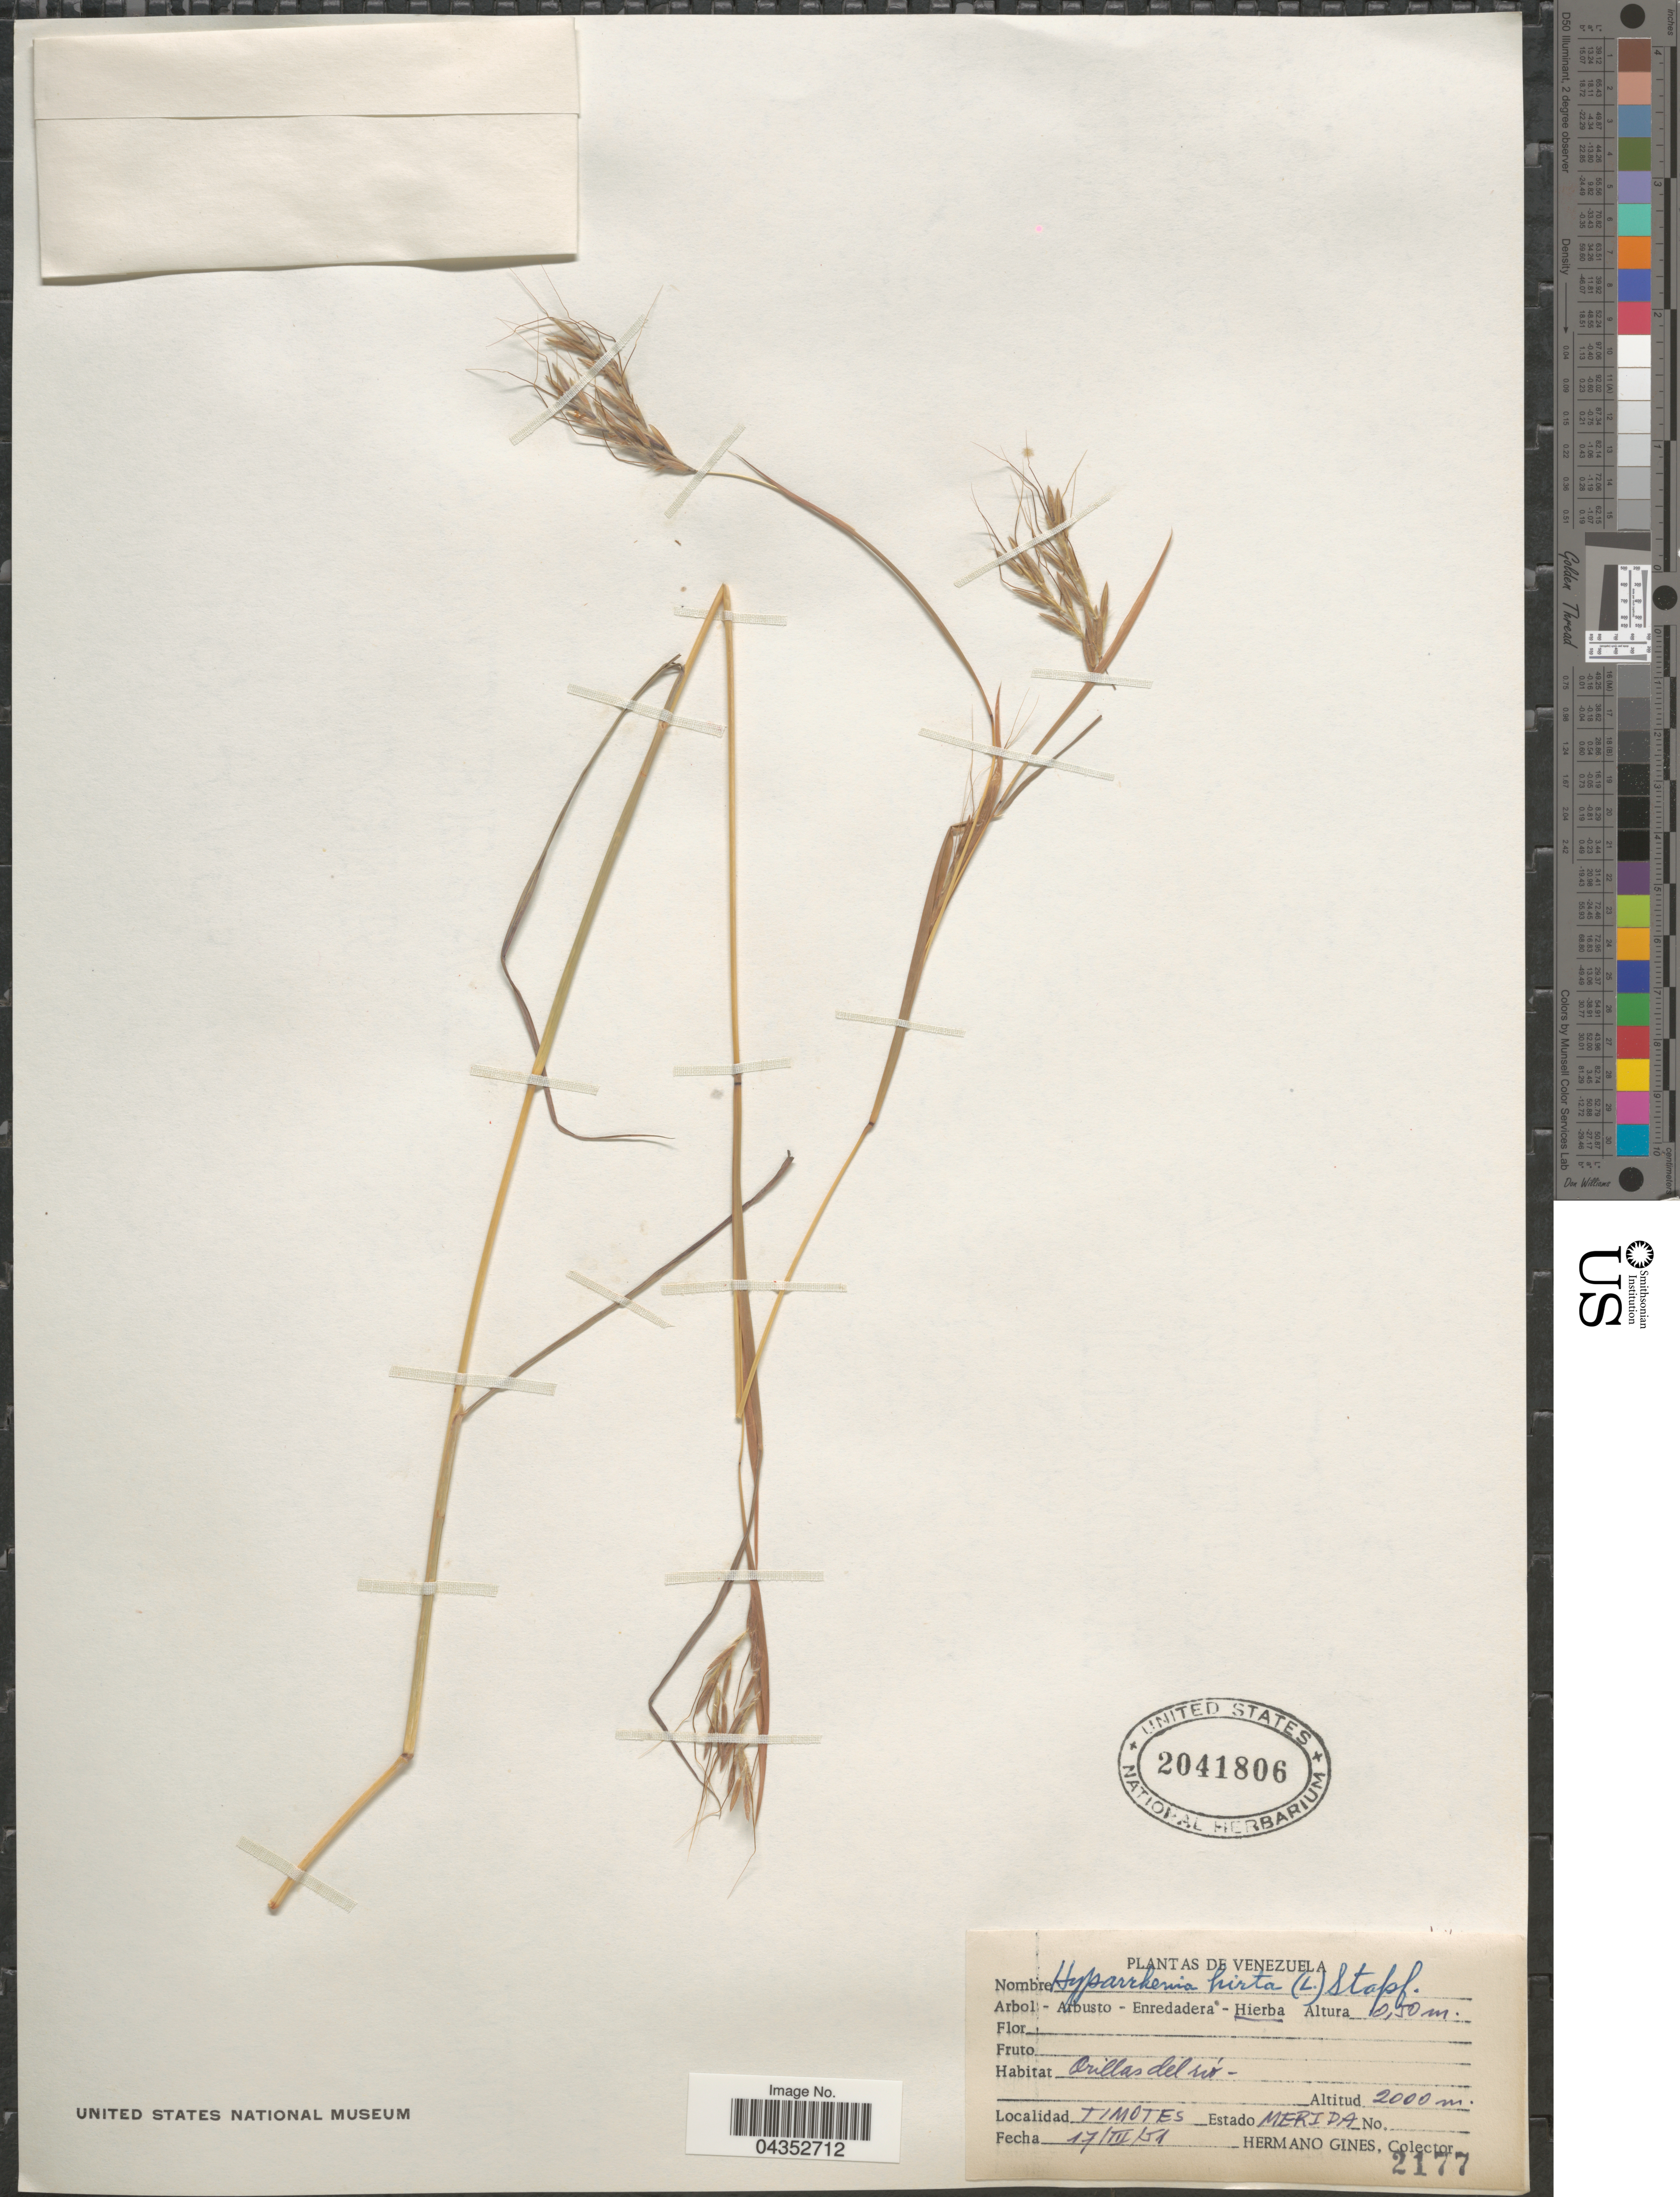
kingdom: Plantae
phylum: Tracheophyta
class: Liliopsida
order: Poales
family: Poaceae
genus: Hyparrhenia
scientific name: Hyparrhenia hirta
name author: (L.) Stapf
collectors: Bro. Gines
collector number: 2177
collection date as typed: Transcribed d/m/y: 17/3/51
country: Venezuela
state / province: Merida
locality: Timotes. Estado Merida.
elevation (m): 2000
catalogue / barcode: US 2041806